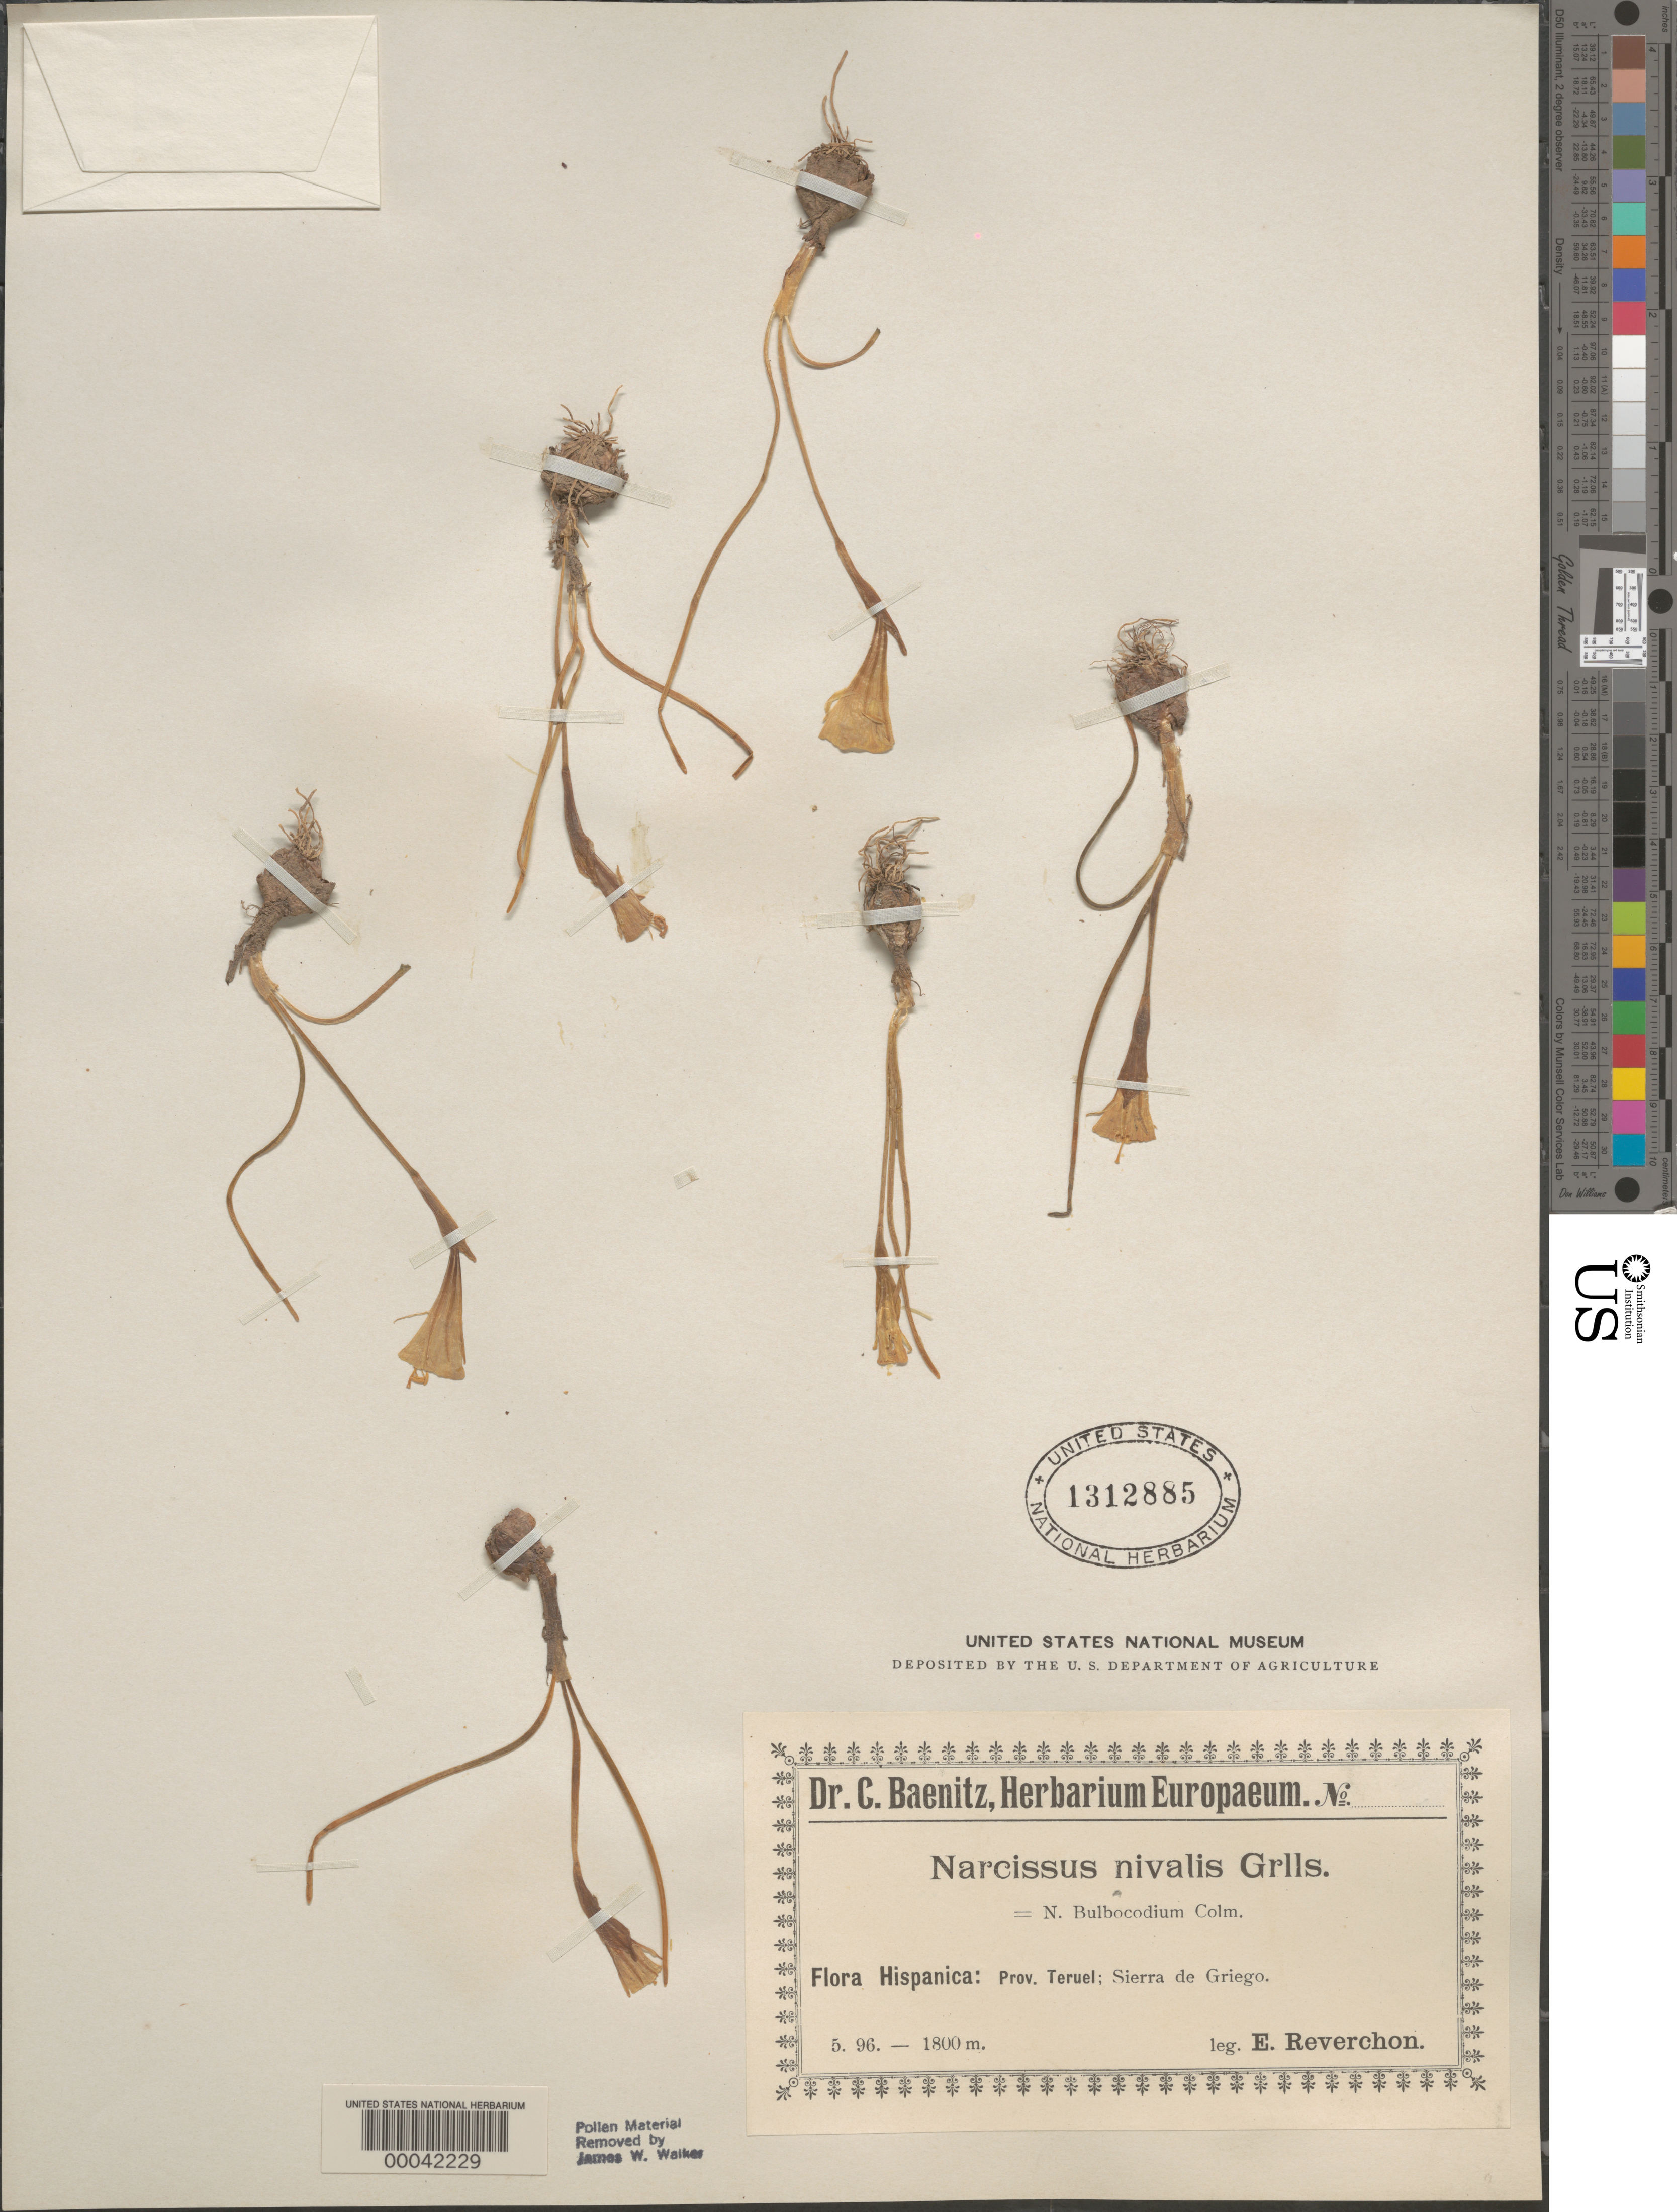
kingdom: Plantae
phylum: Tracheophyta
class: Liliopsida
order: Asparagales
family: Amaryllidaceae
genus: Narcissus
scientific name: Narcissus nivalis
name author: Graells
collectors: E. Reverchon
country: Spain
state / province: Aragón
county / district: Teruel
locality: Sierra de griego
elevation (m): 1800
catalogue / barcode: US 1312885